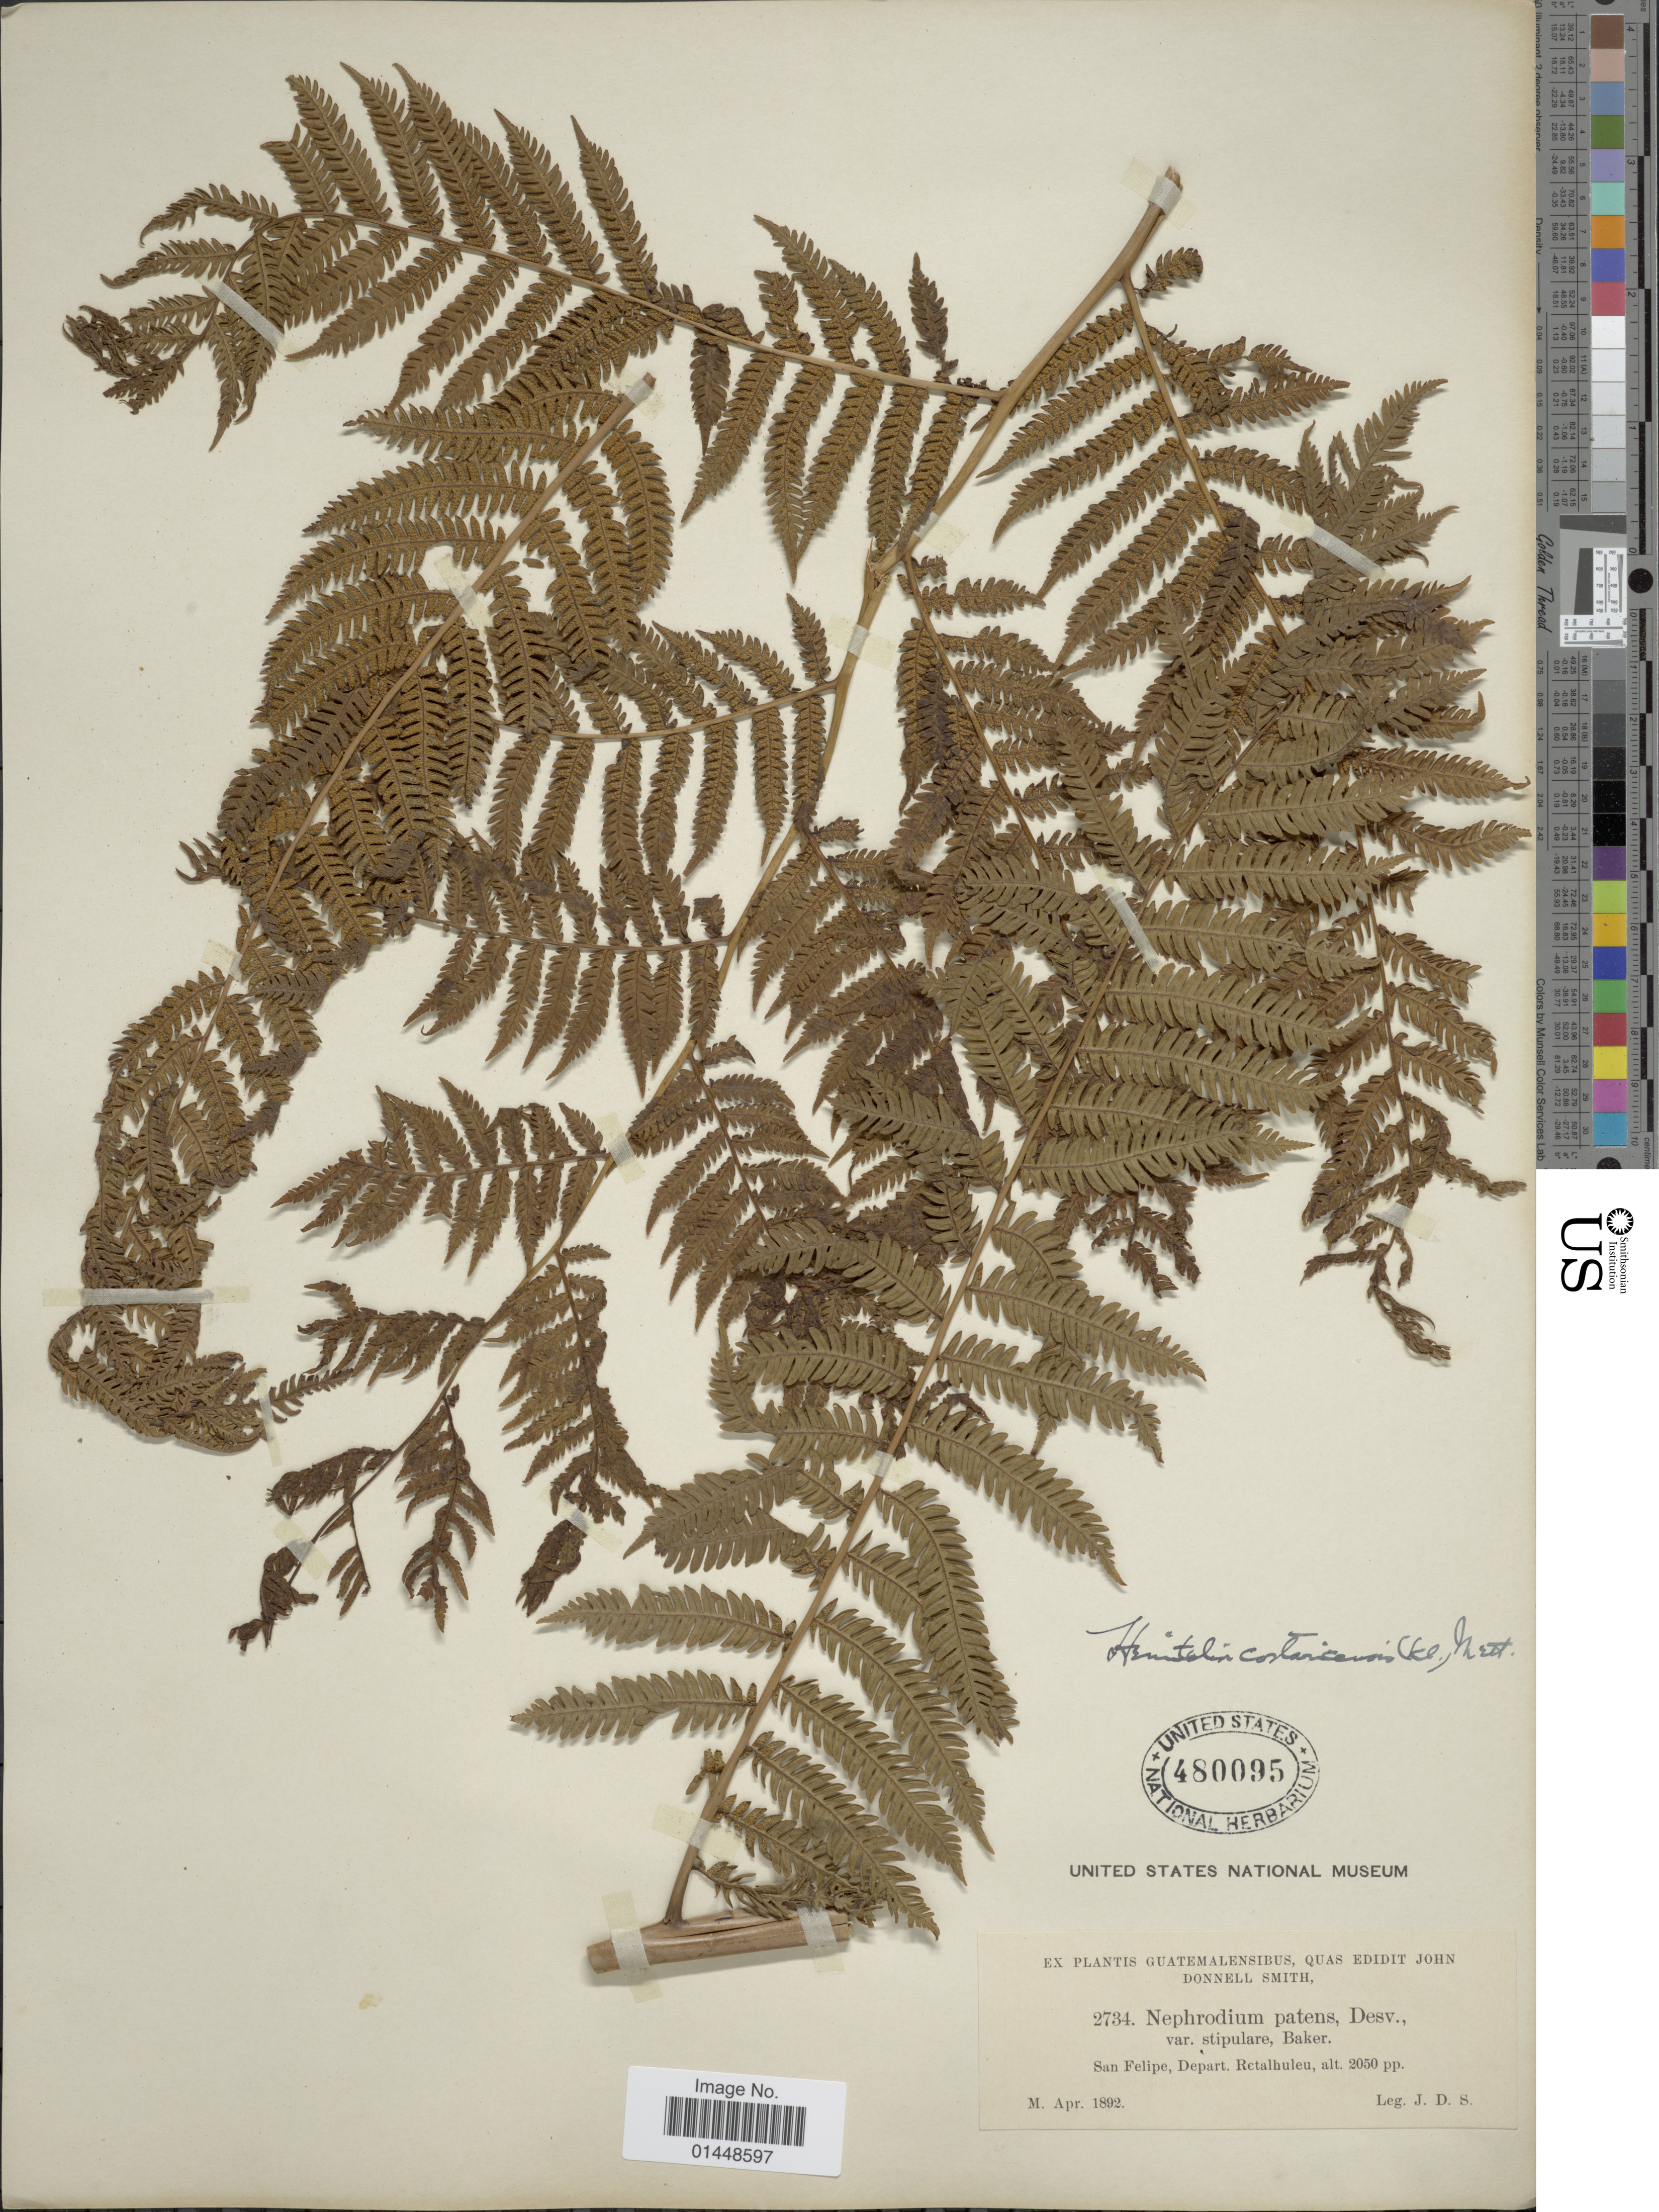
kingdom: Plantae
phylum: Tracheophyta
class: Polypodiopsida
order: Cyatheales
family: Cyatheaceae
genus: Cyathea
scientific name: Cyathea costaricensis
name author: (Kuhn) Domin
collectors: J. Donnell Smith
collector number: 2734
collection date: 1892-04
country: Guatemala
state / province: Retalhuleu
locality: San Felipe, Depart. Retalhuleu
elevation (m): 625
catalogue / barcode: US 480095